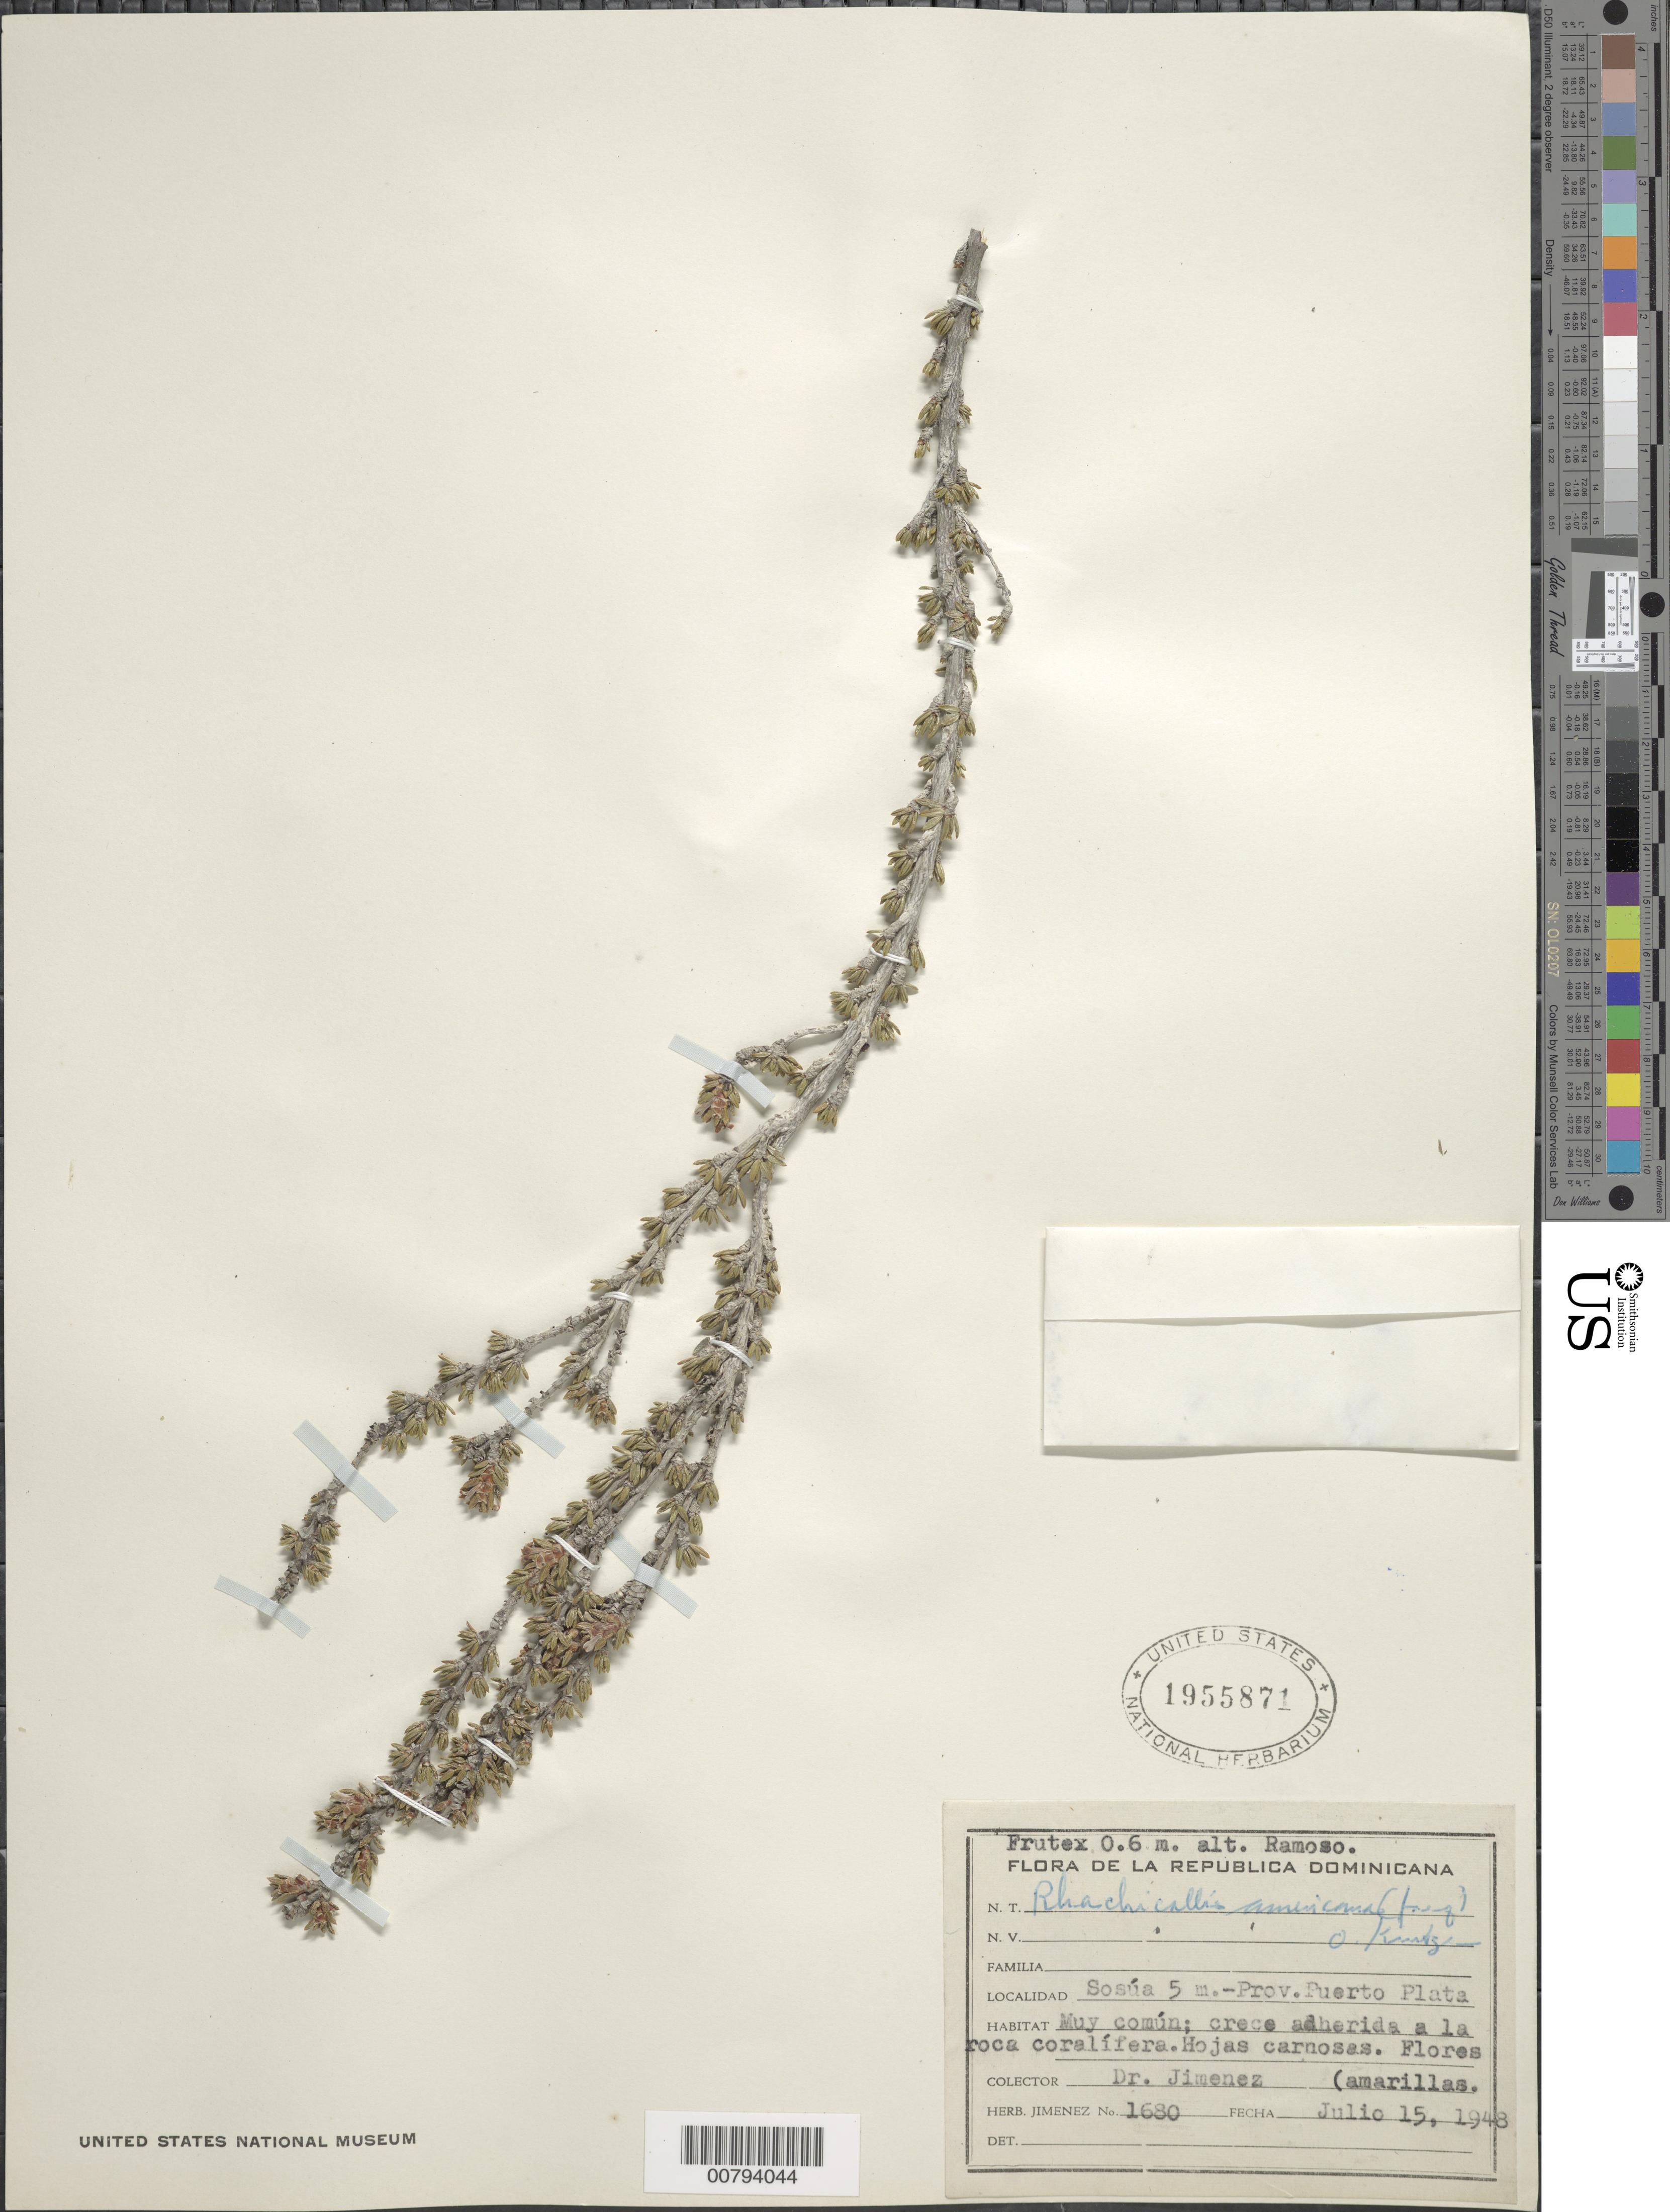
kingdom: Plantae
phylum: Tracheophyta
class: Magnoliopsida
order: Gentianales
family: Rubiaceae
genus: Rachicallis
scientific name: Rachicallis americana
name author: (Jacq.) Hitchc.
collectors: Jimenez, --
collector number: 1680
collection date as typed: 15 Jul 1948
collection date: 1948-07-15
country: Dominican Republic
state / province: Puerto Plata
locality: Sosua 5 m.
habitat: Adhering to coral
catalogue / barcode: US 1955871